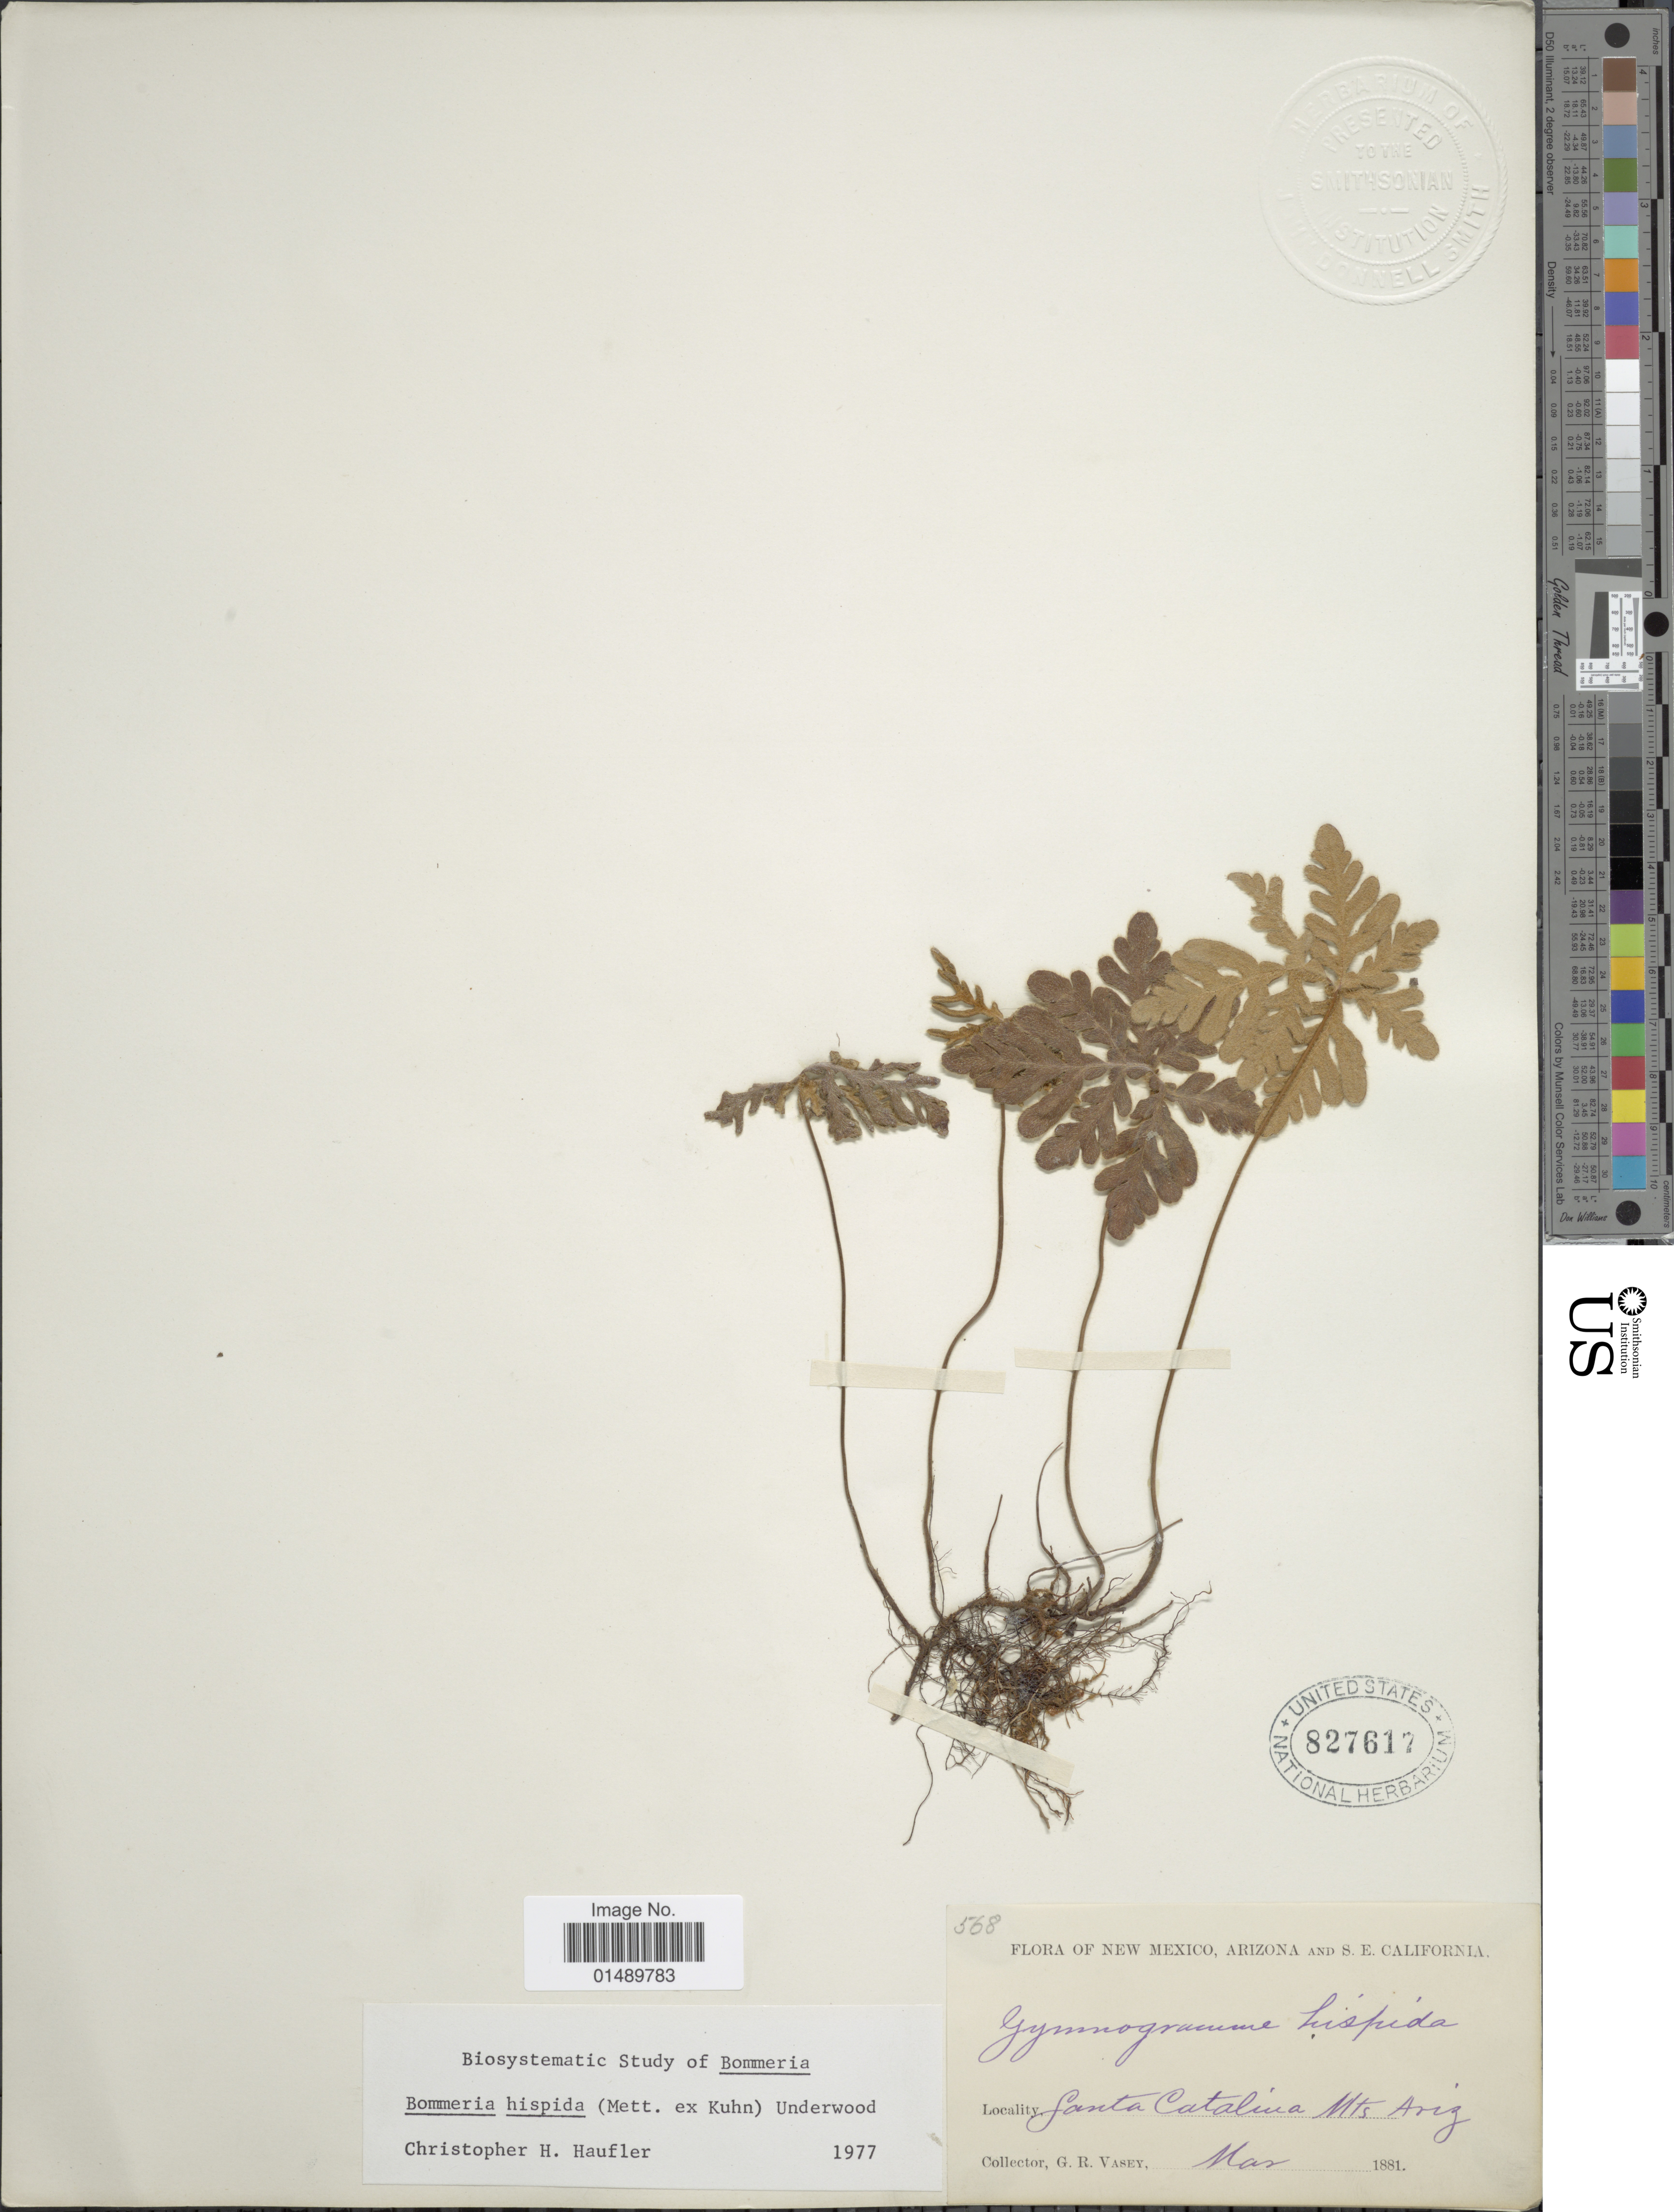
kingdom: Plantae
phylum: Tracheophyta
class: Polypodiopsida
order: Polypodiales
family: Pteridaceae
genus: Bommeria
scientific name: Bommeria hispida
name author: (Mett. ex Kuhn) Underw.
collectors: G. R. Vasey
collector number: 568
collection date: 1881-05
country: United States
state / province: Arizona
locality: Santa Catalina Mts. Ariz.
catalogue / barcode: US 827617